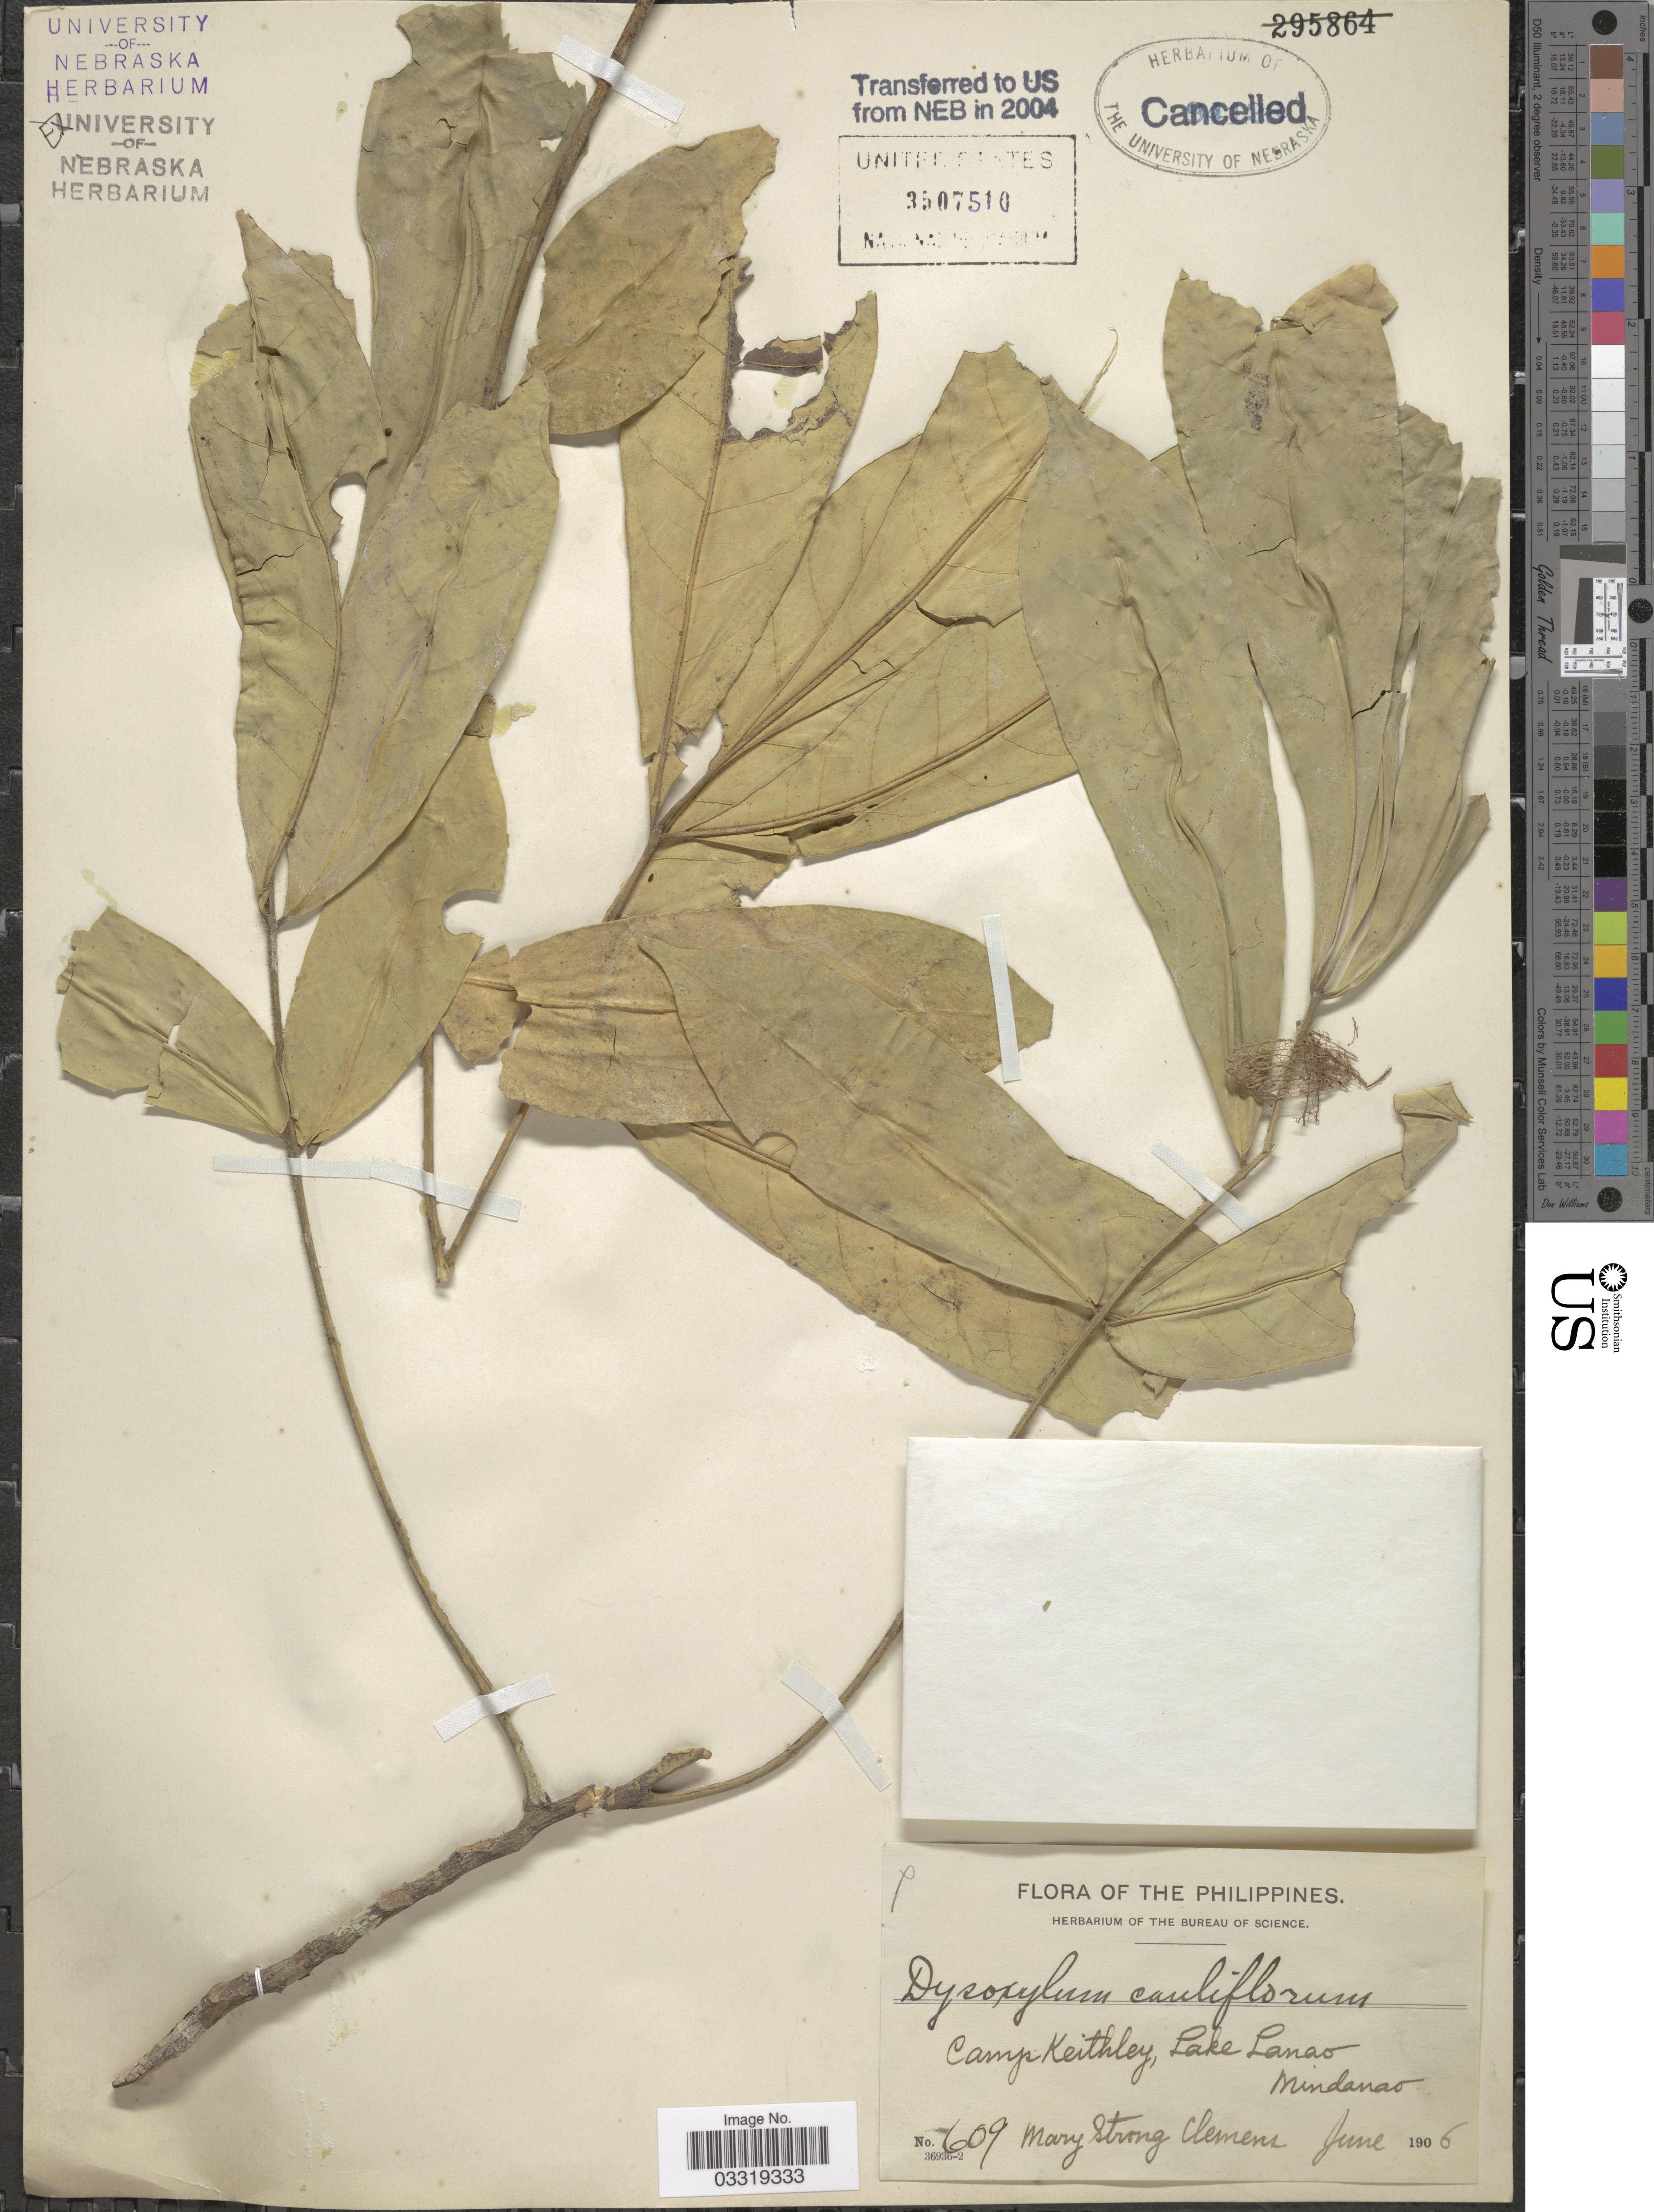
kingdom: Plantae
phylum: Tracheophyta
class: Magnoliopsida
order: Sapindales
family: Meliaceae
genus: Epicharis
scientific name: Epicharis cumingiana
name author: (C. DC.) Harms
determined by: Strong, Mark T., (BOT), Smithsonian Institution - National Museum of Natural History (UNITED STATES)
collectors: M. S. Clemens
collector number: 609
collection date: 1906-06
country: Philippines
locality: Camp Keithley, Lake Lanao, Mindanao.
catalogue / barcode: US 3507510